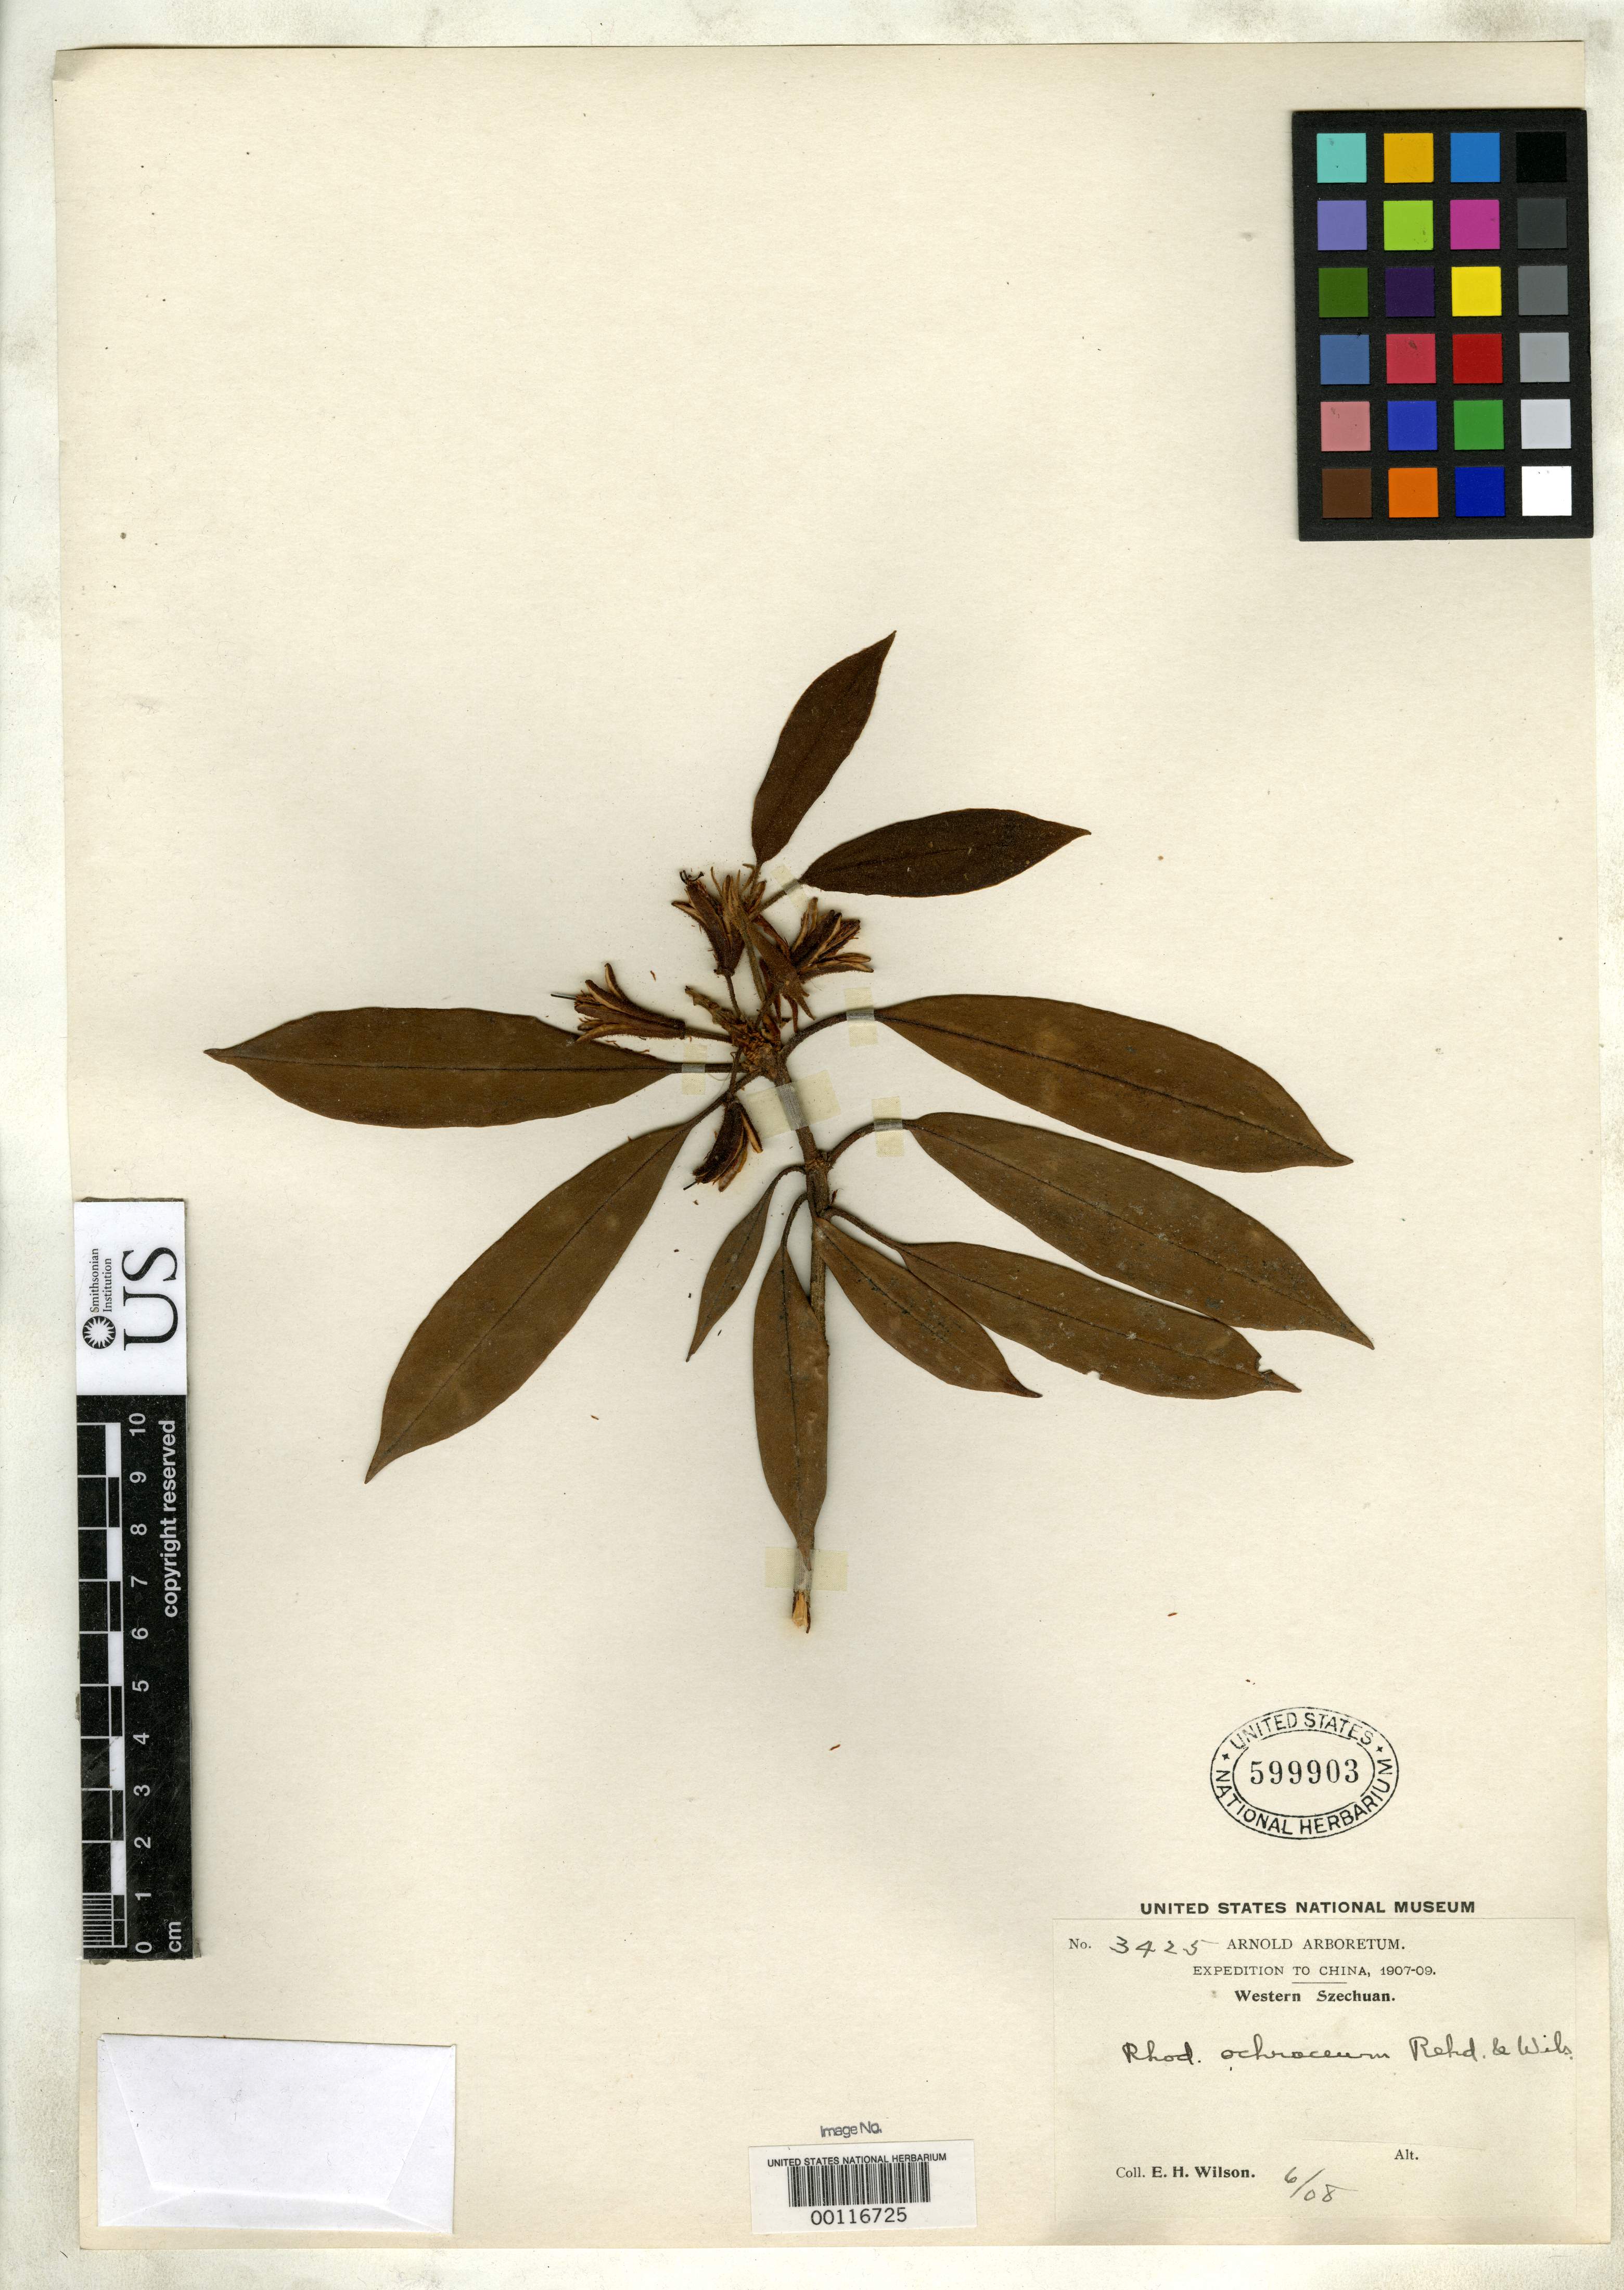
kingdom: Plantae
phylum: Tracheophyta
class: Magnoliopsida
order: Ericales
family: Ericaceae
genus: Rhododendron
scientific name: Rhododendron ochraceum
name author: Rehder & E.H. Wilson in Sarg.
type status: Isotype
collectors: E. H. Wilson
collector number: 3425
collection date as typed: Jun 1908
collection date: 1908-06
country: China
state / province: Sichuan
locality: Wa-shan.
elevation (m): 2600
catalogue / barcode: US 599903